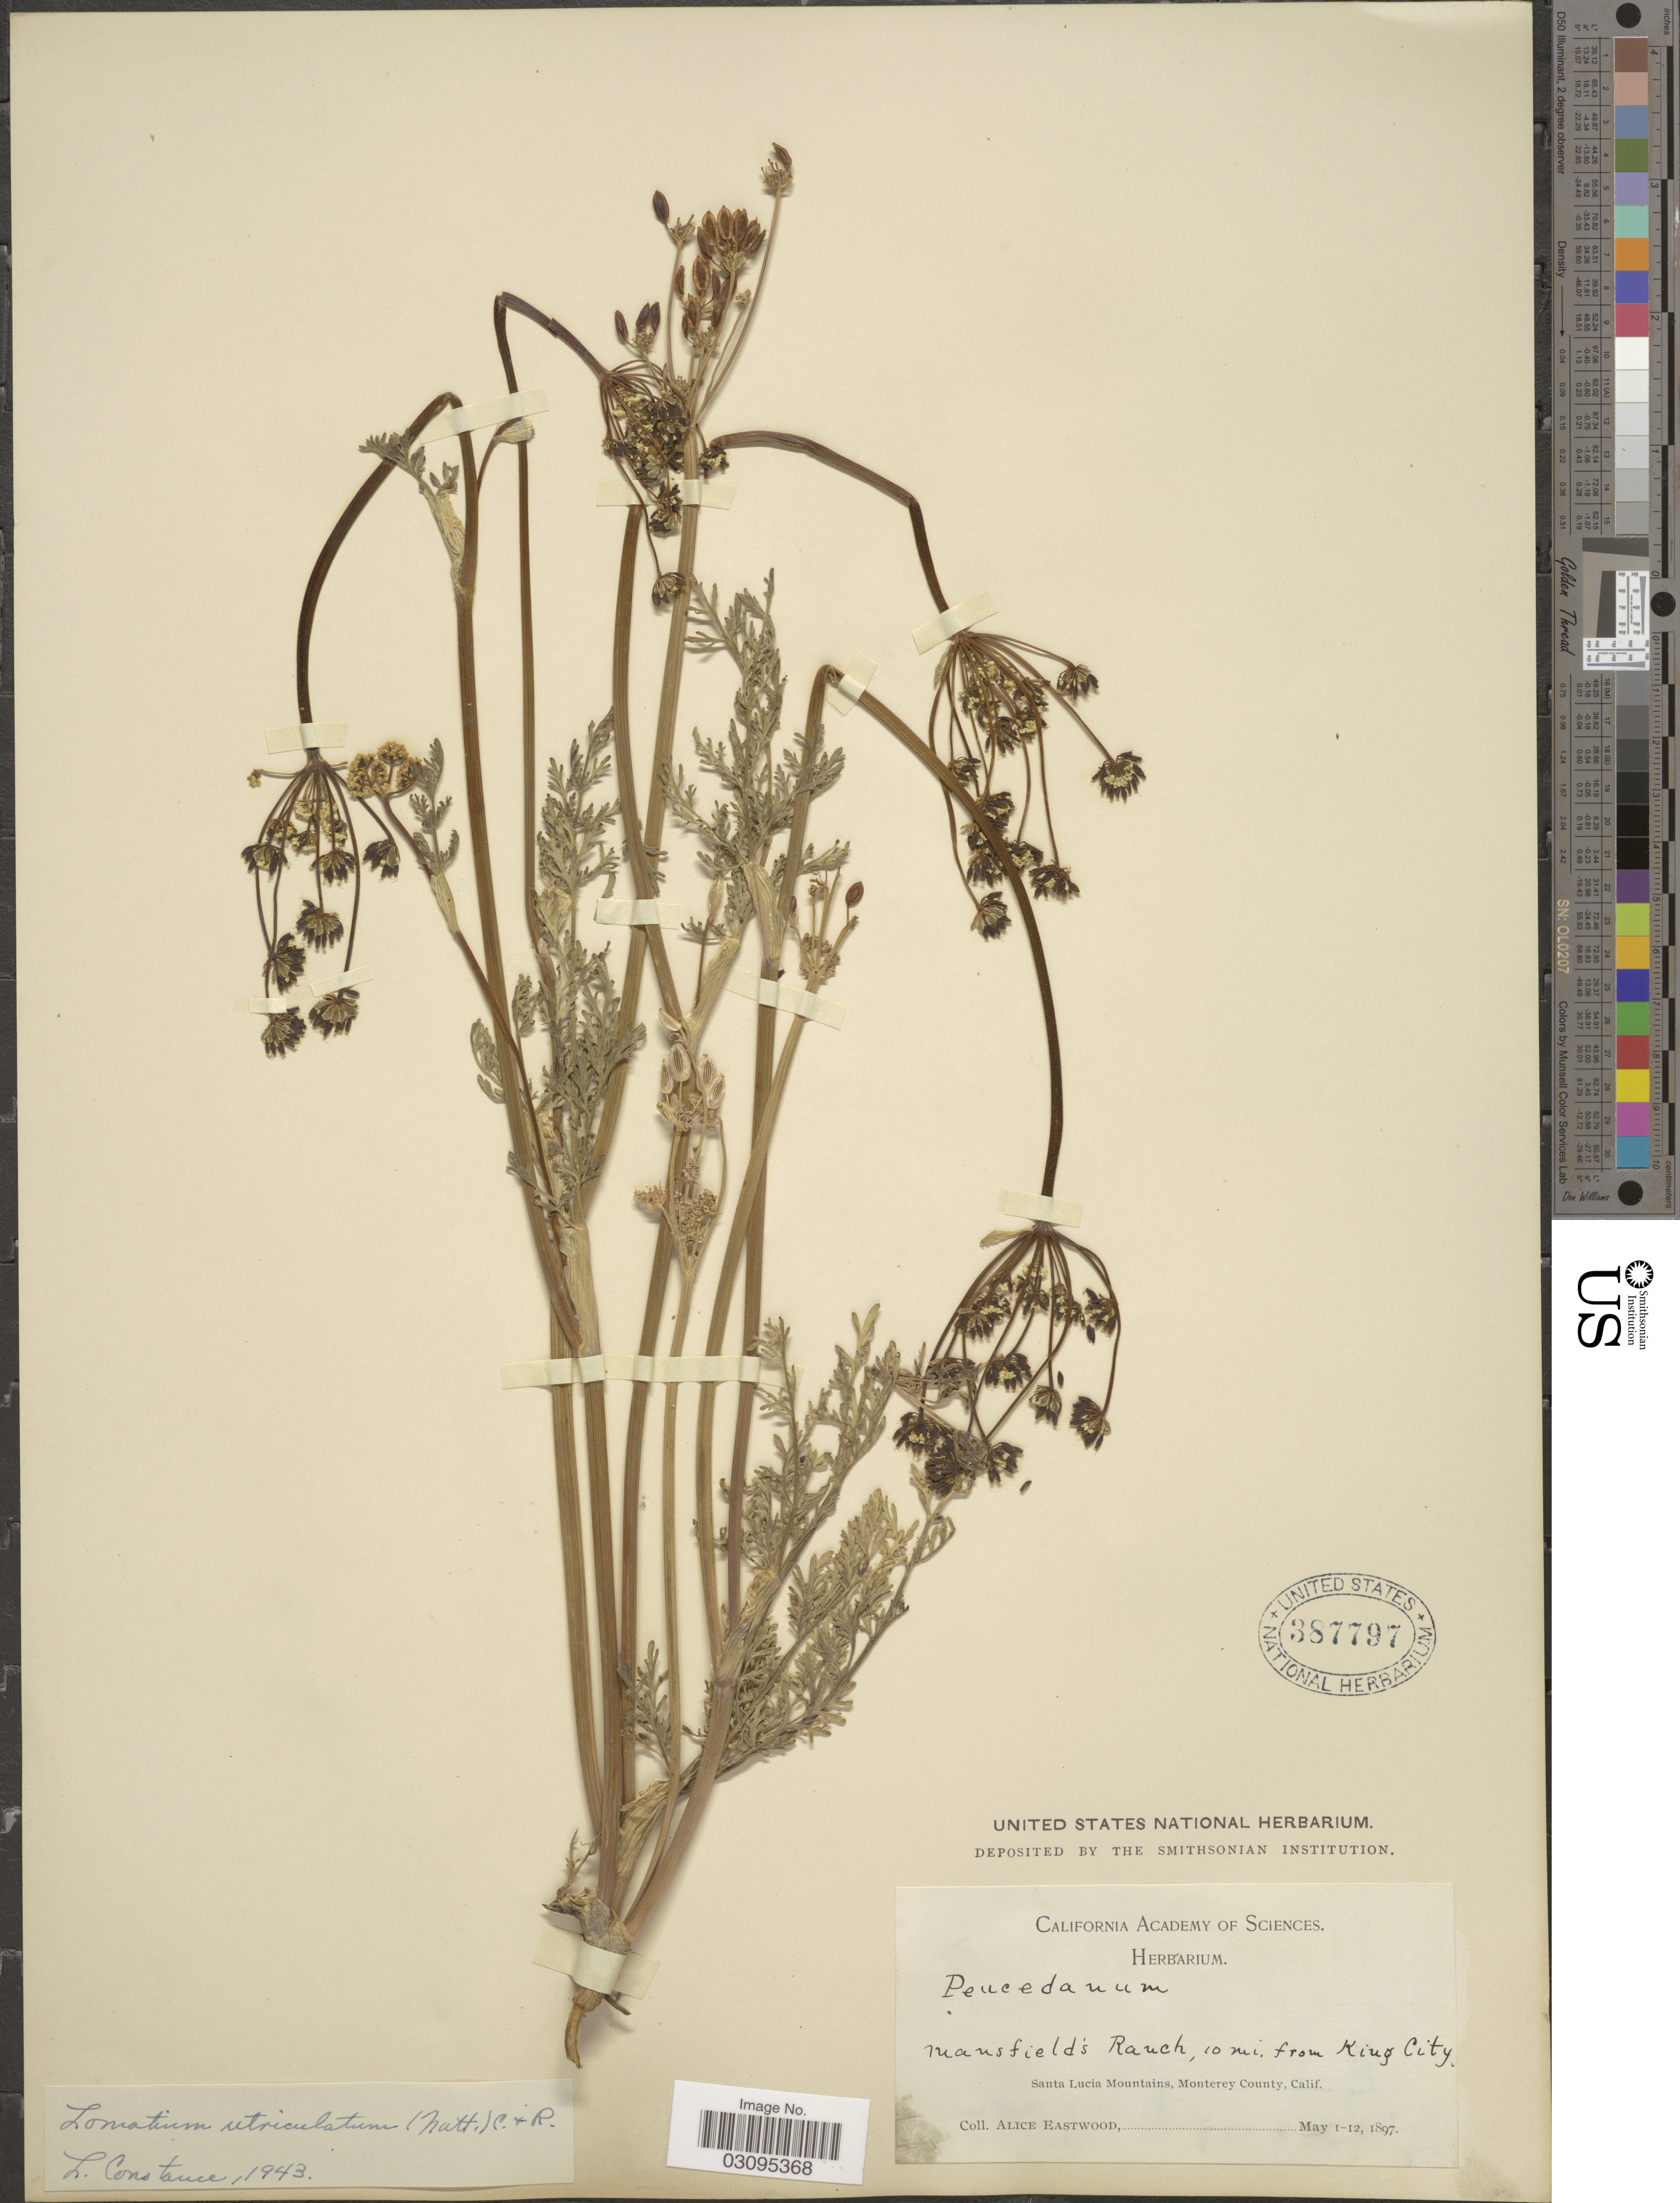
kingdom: Plantae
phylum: Tracheophyta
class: Magnoliopsida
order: Apiales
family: Apiaceae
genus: Lomatium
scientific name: Lomatium utriculatum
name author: (Nutt. ex Torr. & A. Gray) J.M. Coult. & Rose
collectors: A. Eastwood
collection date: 1897-05-01/1897-05-12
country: United States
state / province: California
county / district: Monterey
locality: Santa Lucia Mountains, Monterey County, Calif. Mansfield's Ranch, 10 mi. from King City.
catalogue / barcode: US 387797